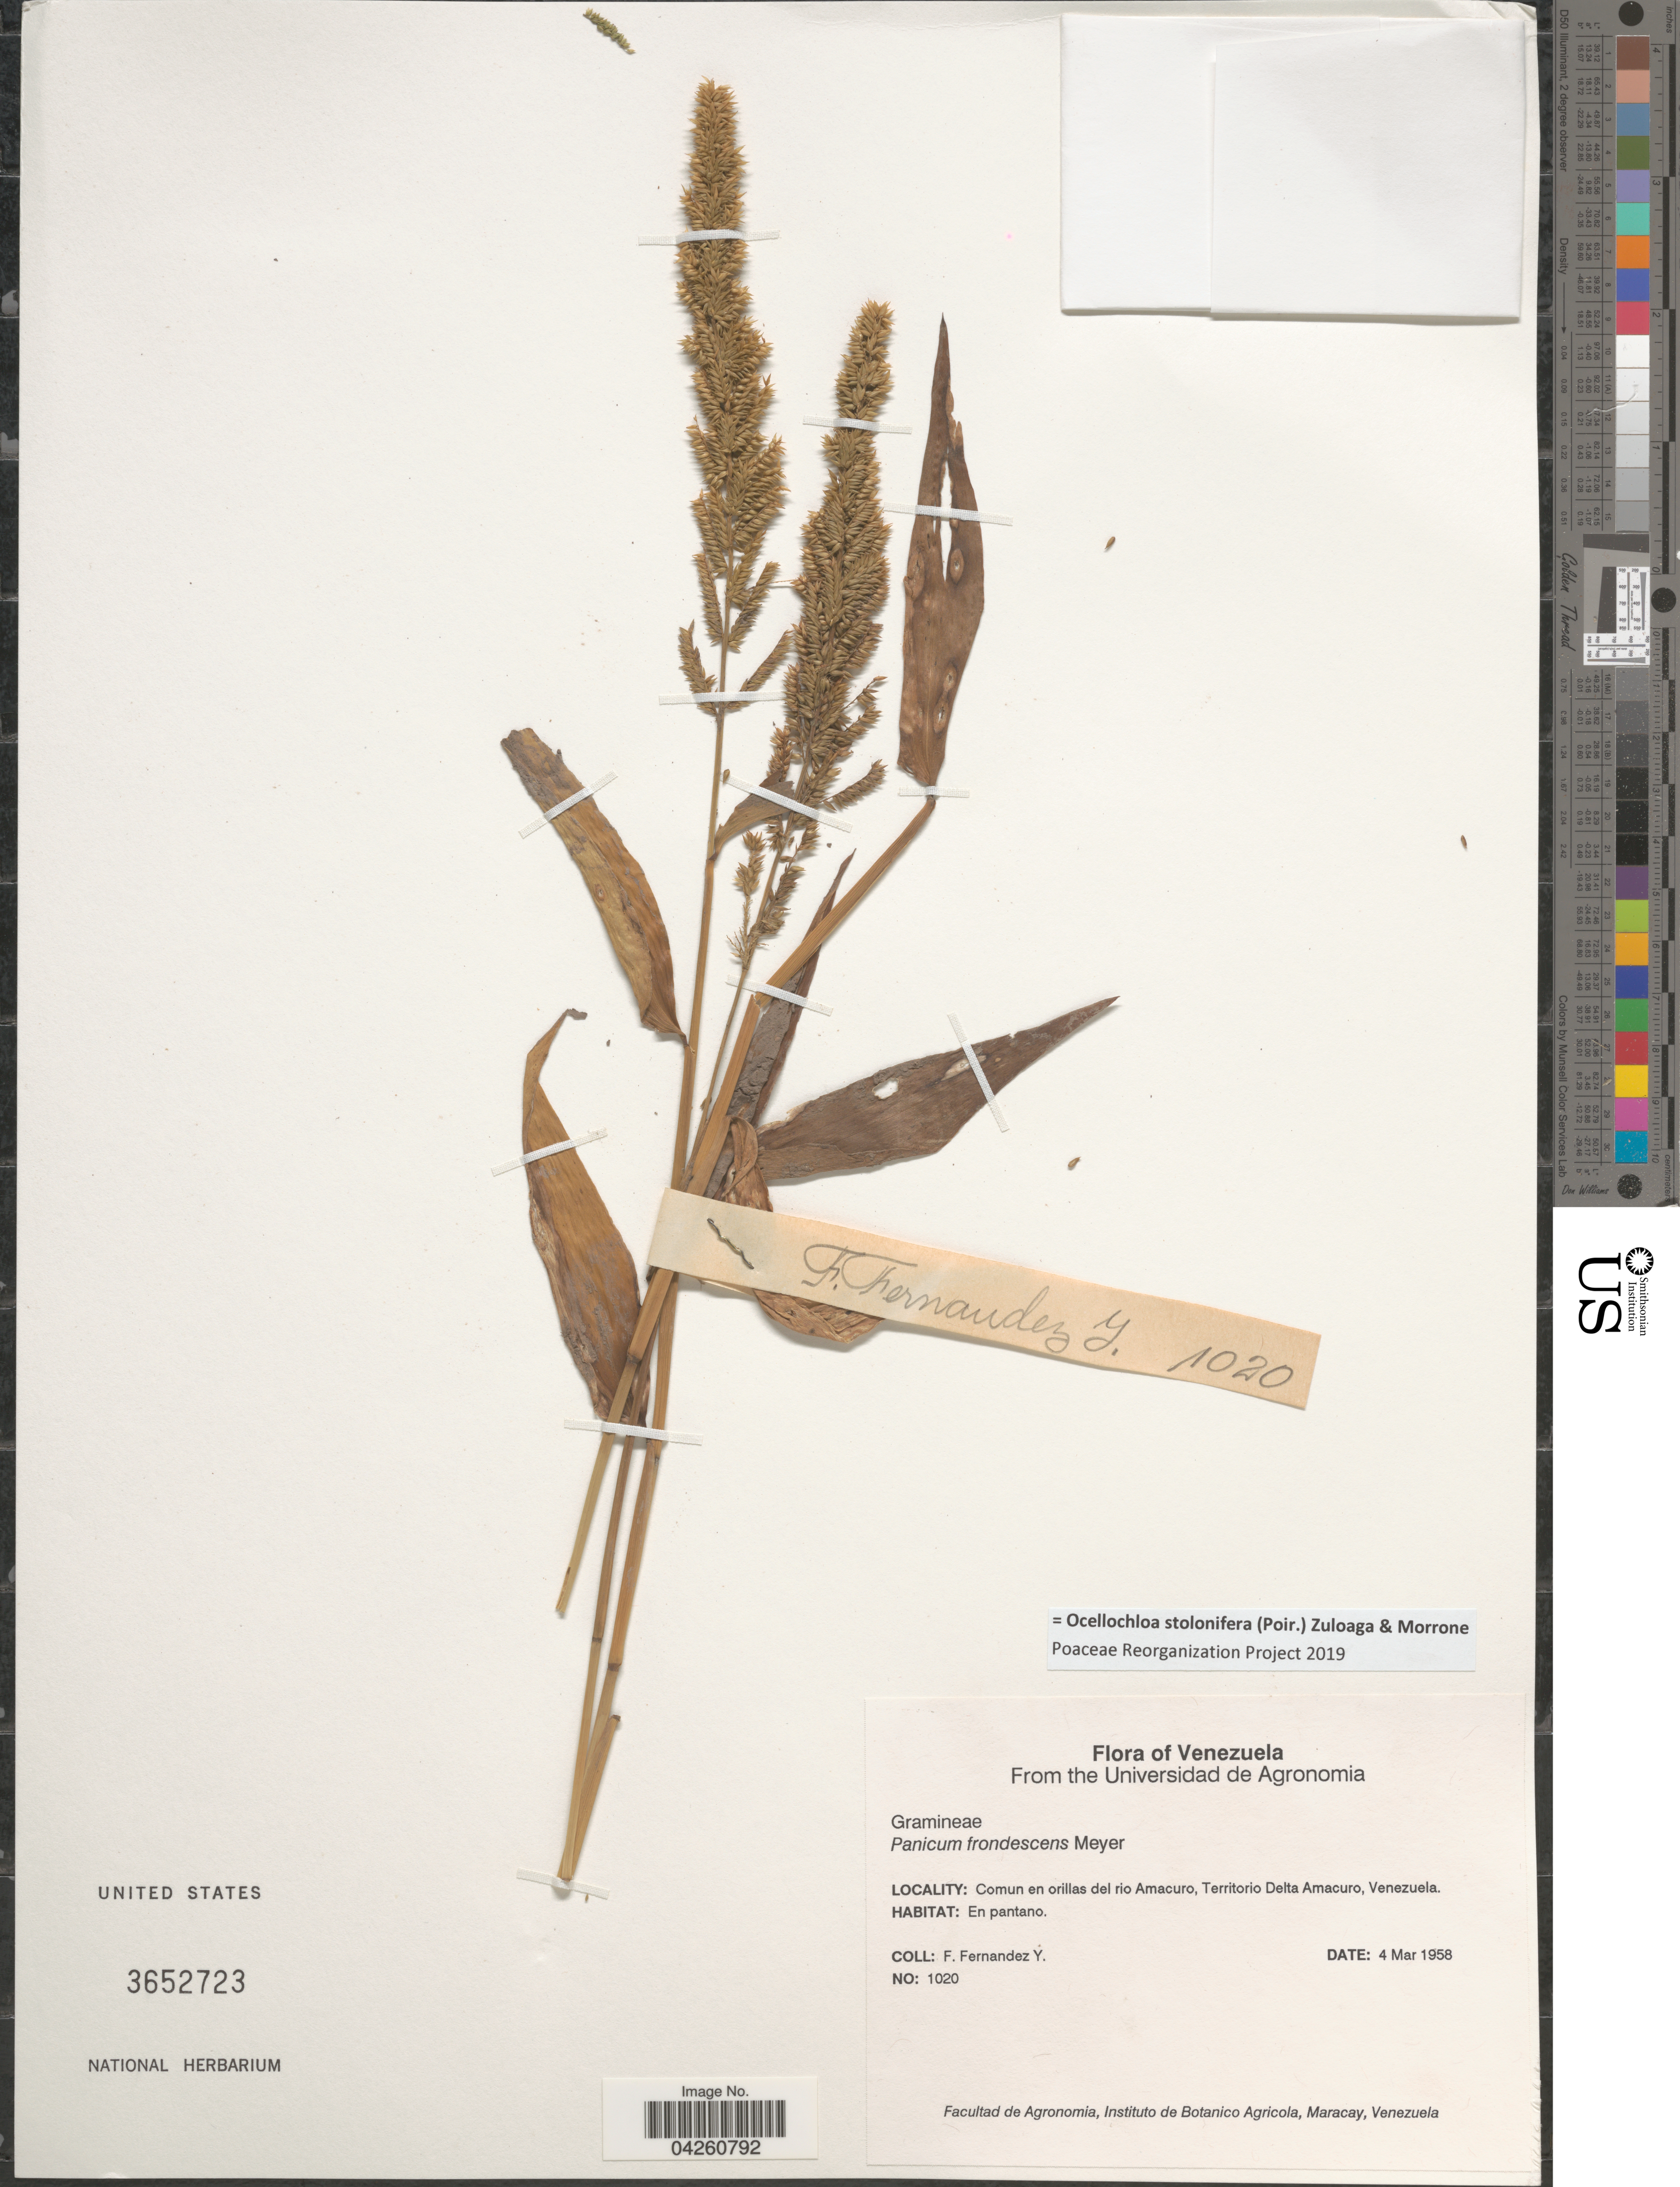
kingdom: Plantae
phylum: Tracheophyta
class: Liliopsida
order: Poales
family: Poaceae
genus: Ocellochloa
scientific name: Ocellochloa stolonifera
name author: (Poir.) Zuloaga & Morrone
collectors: F. Fernandez Yépez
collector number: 1020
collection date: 1958-03-04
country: Venezuela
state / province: Delta Amacuro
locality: Comun en orillas del rio Amacuro, Territorio Delta Amacuro.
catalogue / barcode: US 3652723